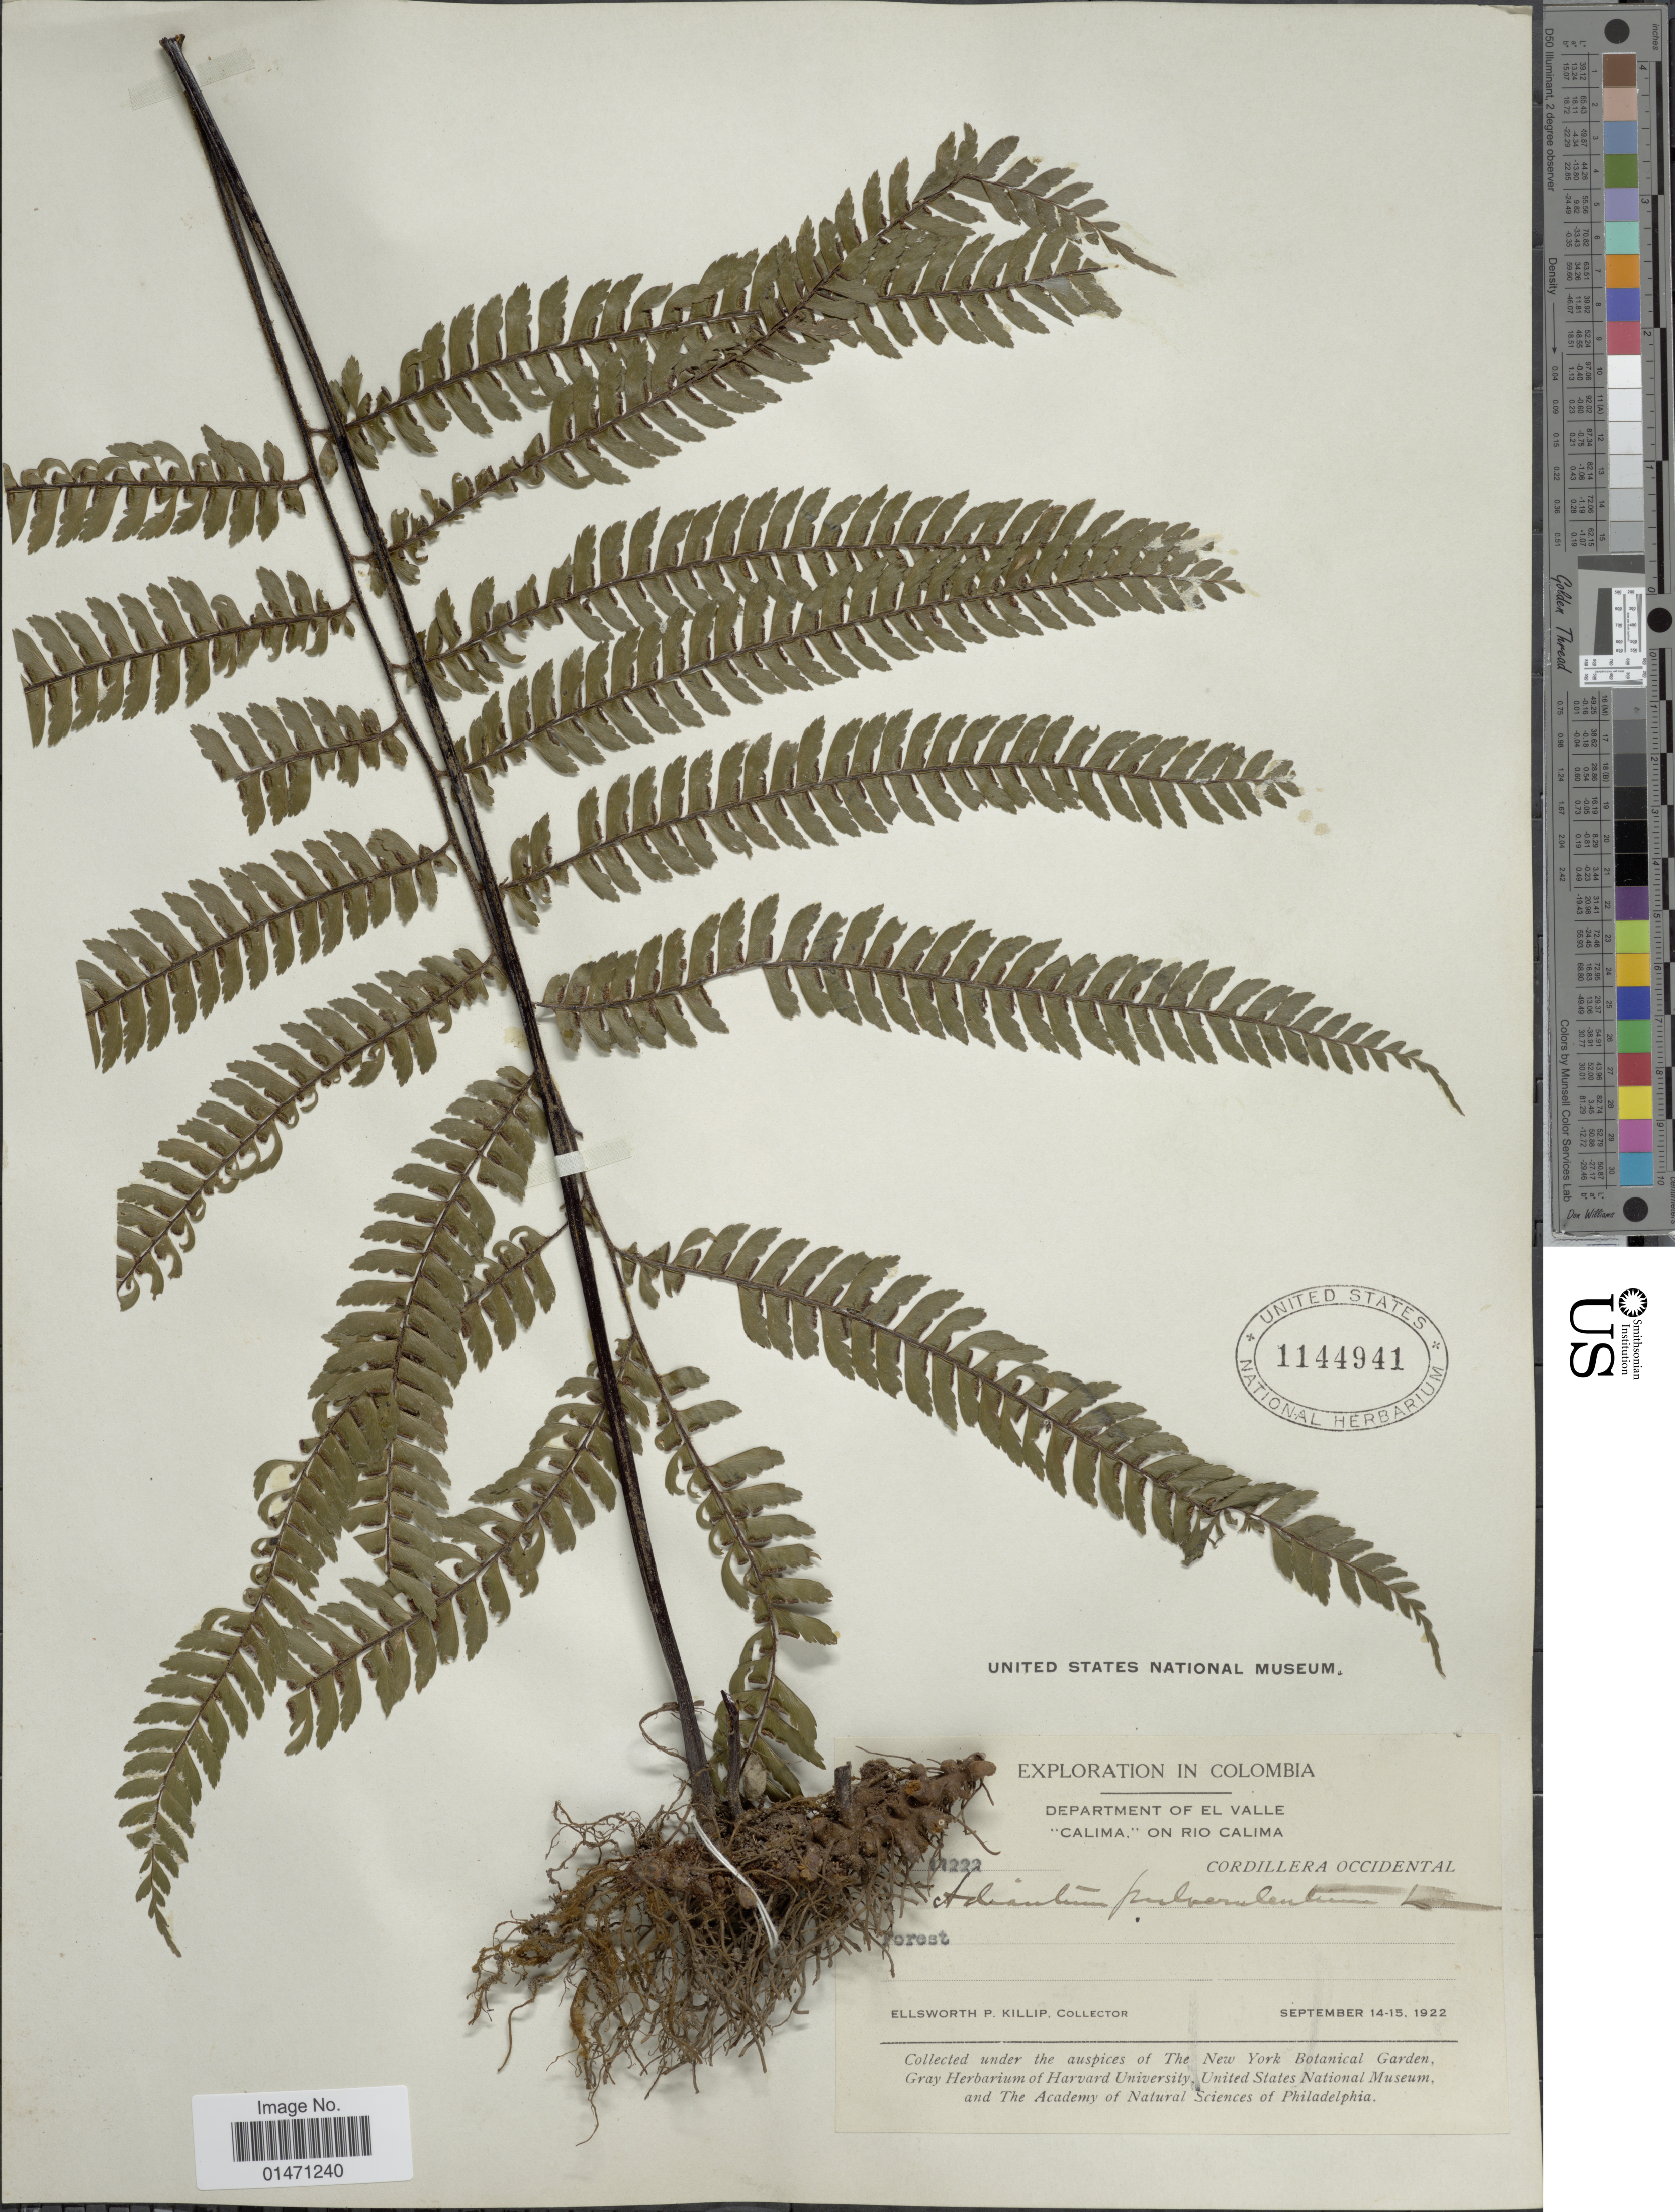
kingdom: Plantae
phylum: Tracheophyta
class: Polypodiopsida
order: Polypodiales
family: Pteridaceae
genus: Adiantum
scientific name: Adiantum pulverulentum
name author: L.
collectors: E. P. Killip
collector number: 11222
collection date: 1922-09-14/1922-09-15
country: Colombia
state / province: Valle del Cauca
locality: Department of El Valle, Calima on Rio Calima, Cordilla occidental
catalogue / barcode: US 1144941